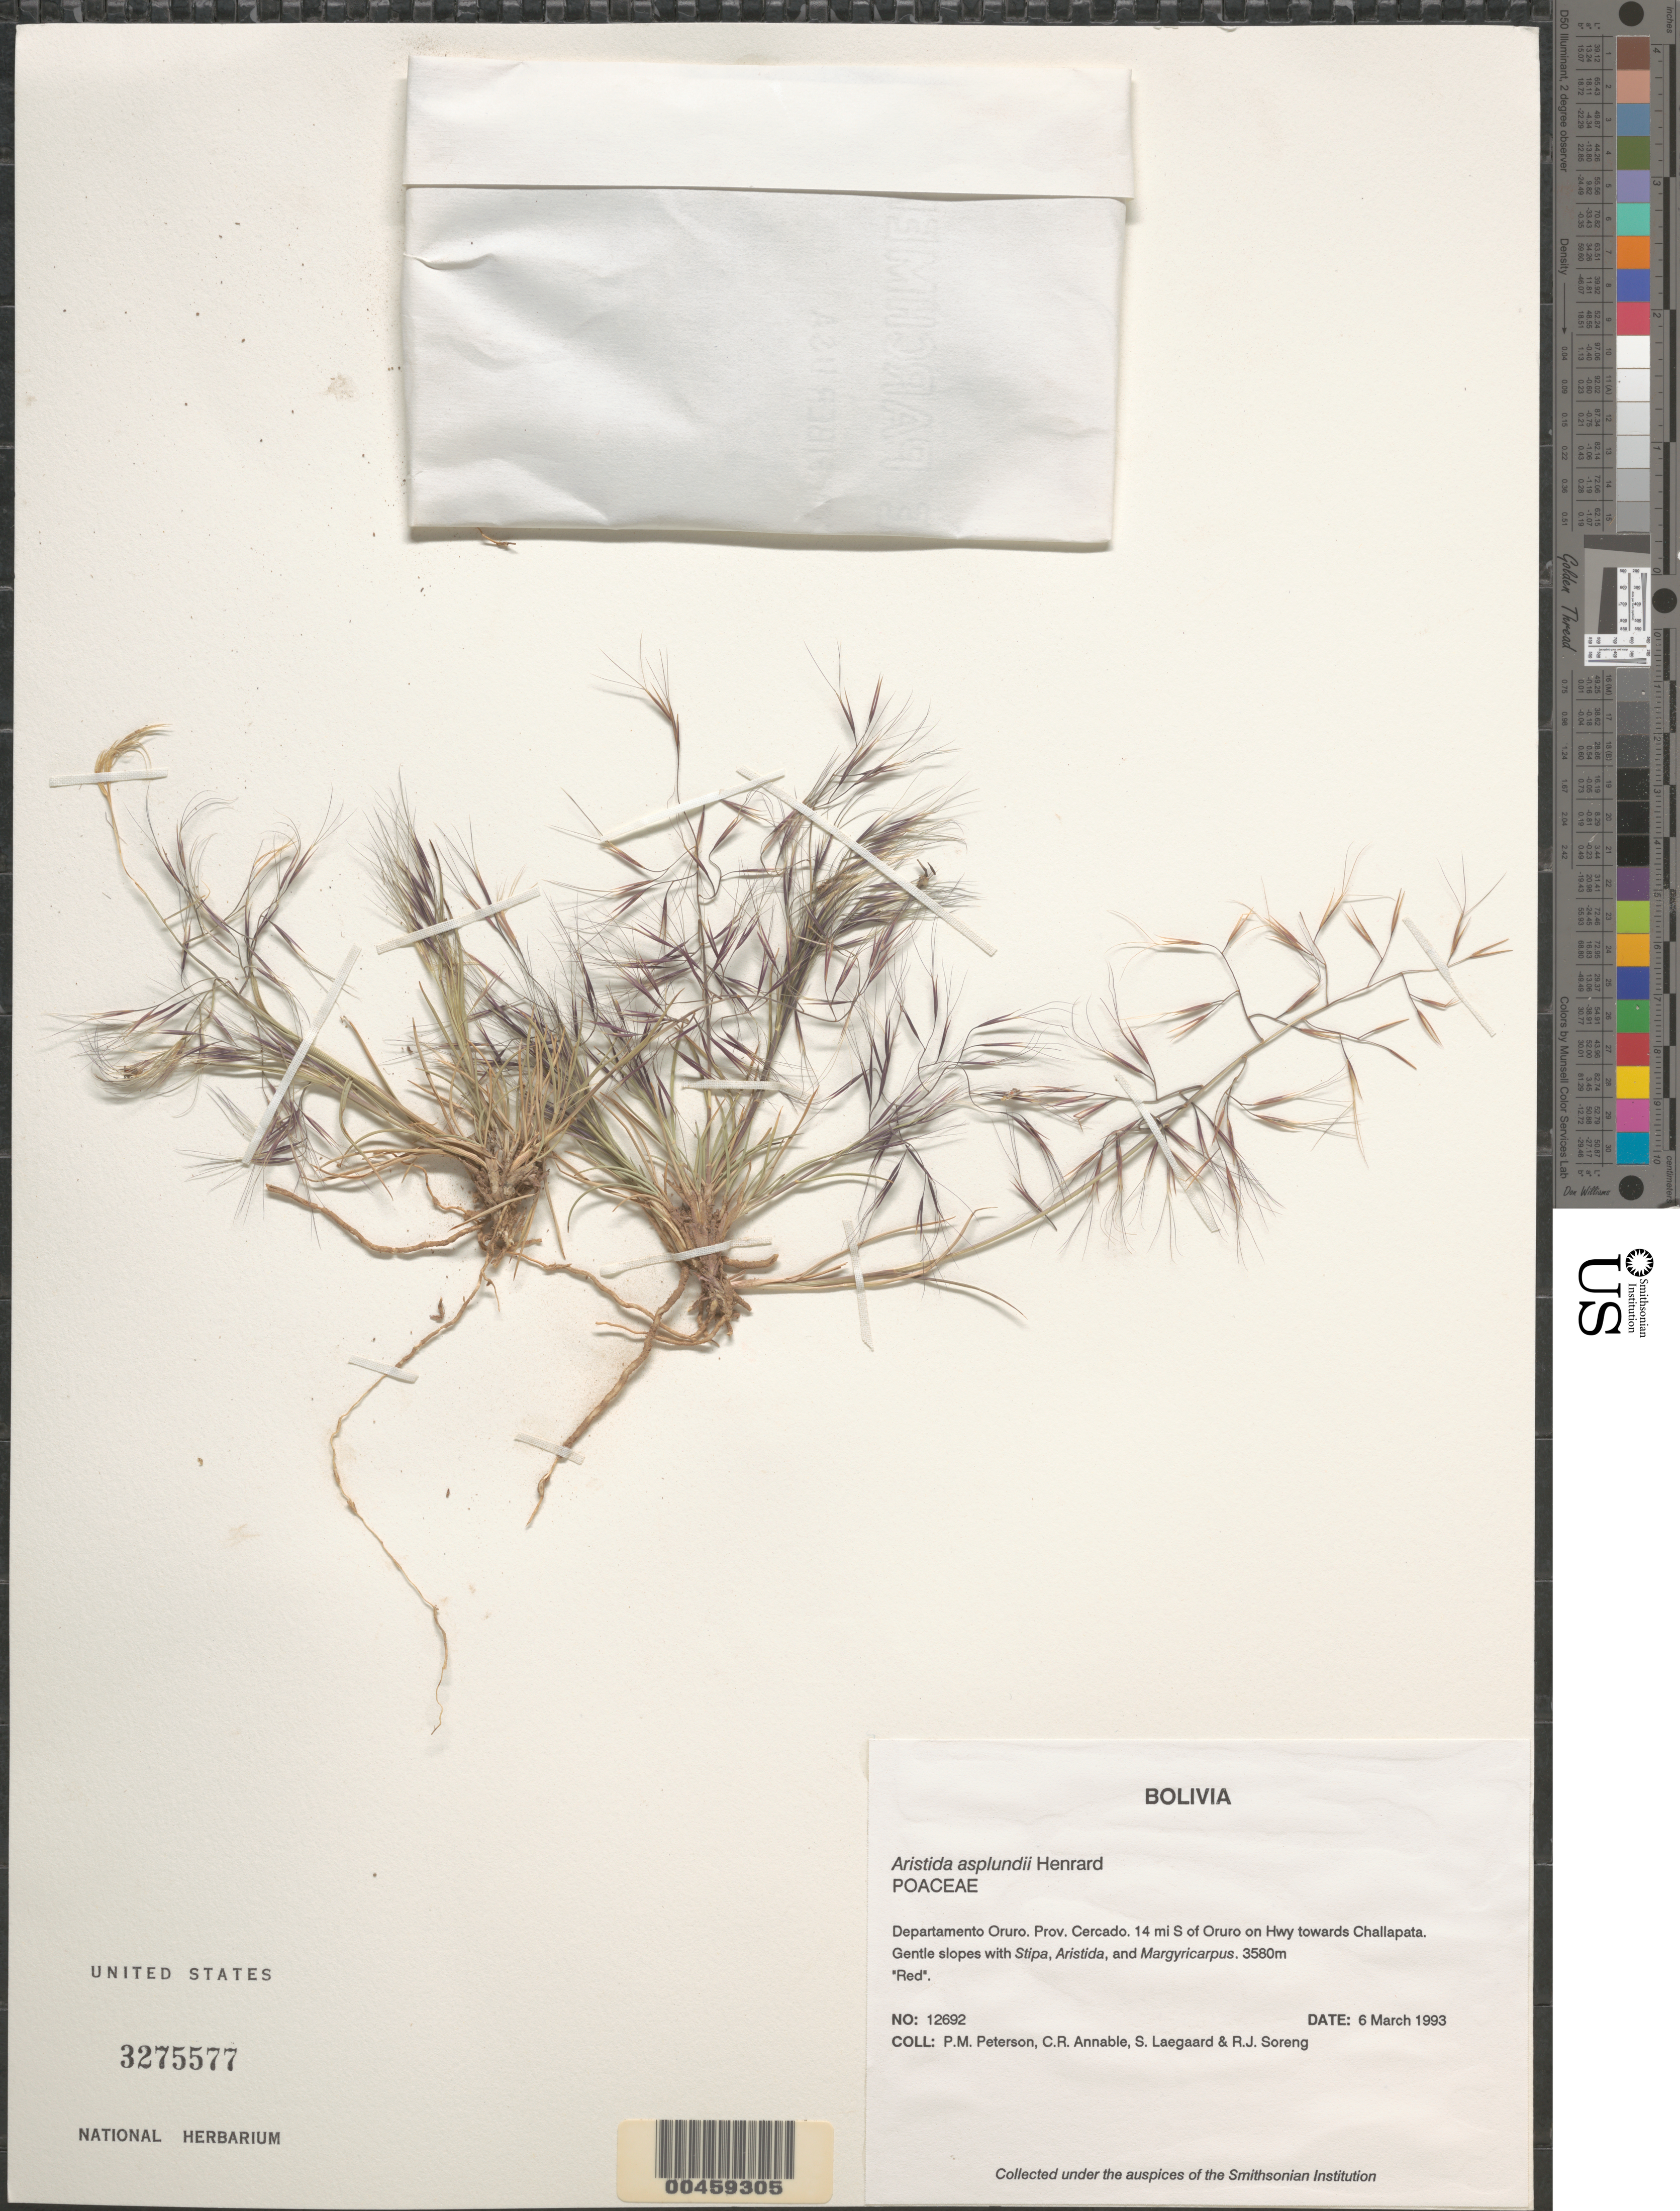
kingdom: Plantae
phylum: Tracheophyta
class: Liliopsida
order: Poales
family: Poaceae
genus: Aristida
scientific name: Aristida asplundii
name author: Henr.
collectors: P. M. Peterson, C. R. Annable, S. Lægaard & R. J. Soreng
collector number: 12692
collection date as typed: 06 Mar 1993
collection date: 1993-03-06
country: Bolivia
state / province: Oruro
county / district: Cercado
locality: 14 mi S of Oruro on Hwy towards Challapata.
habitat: Gentle slopes with Stipa, Aristida, and Margyricarpus.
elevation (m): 3580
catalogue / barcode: US 3275577